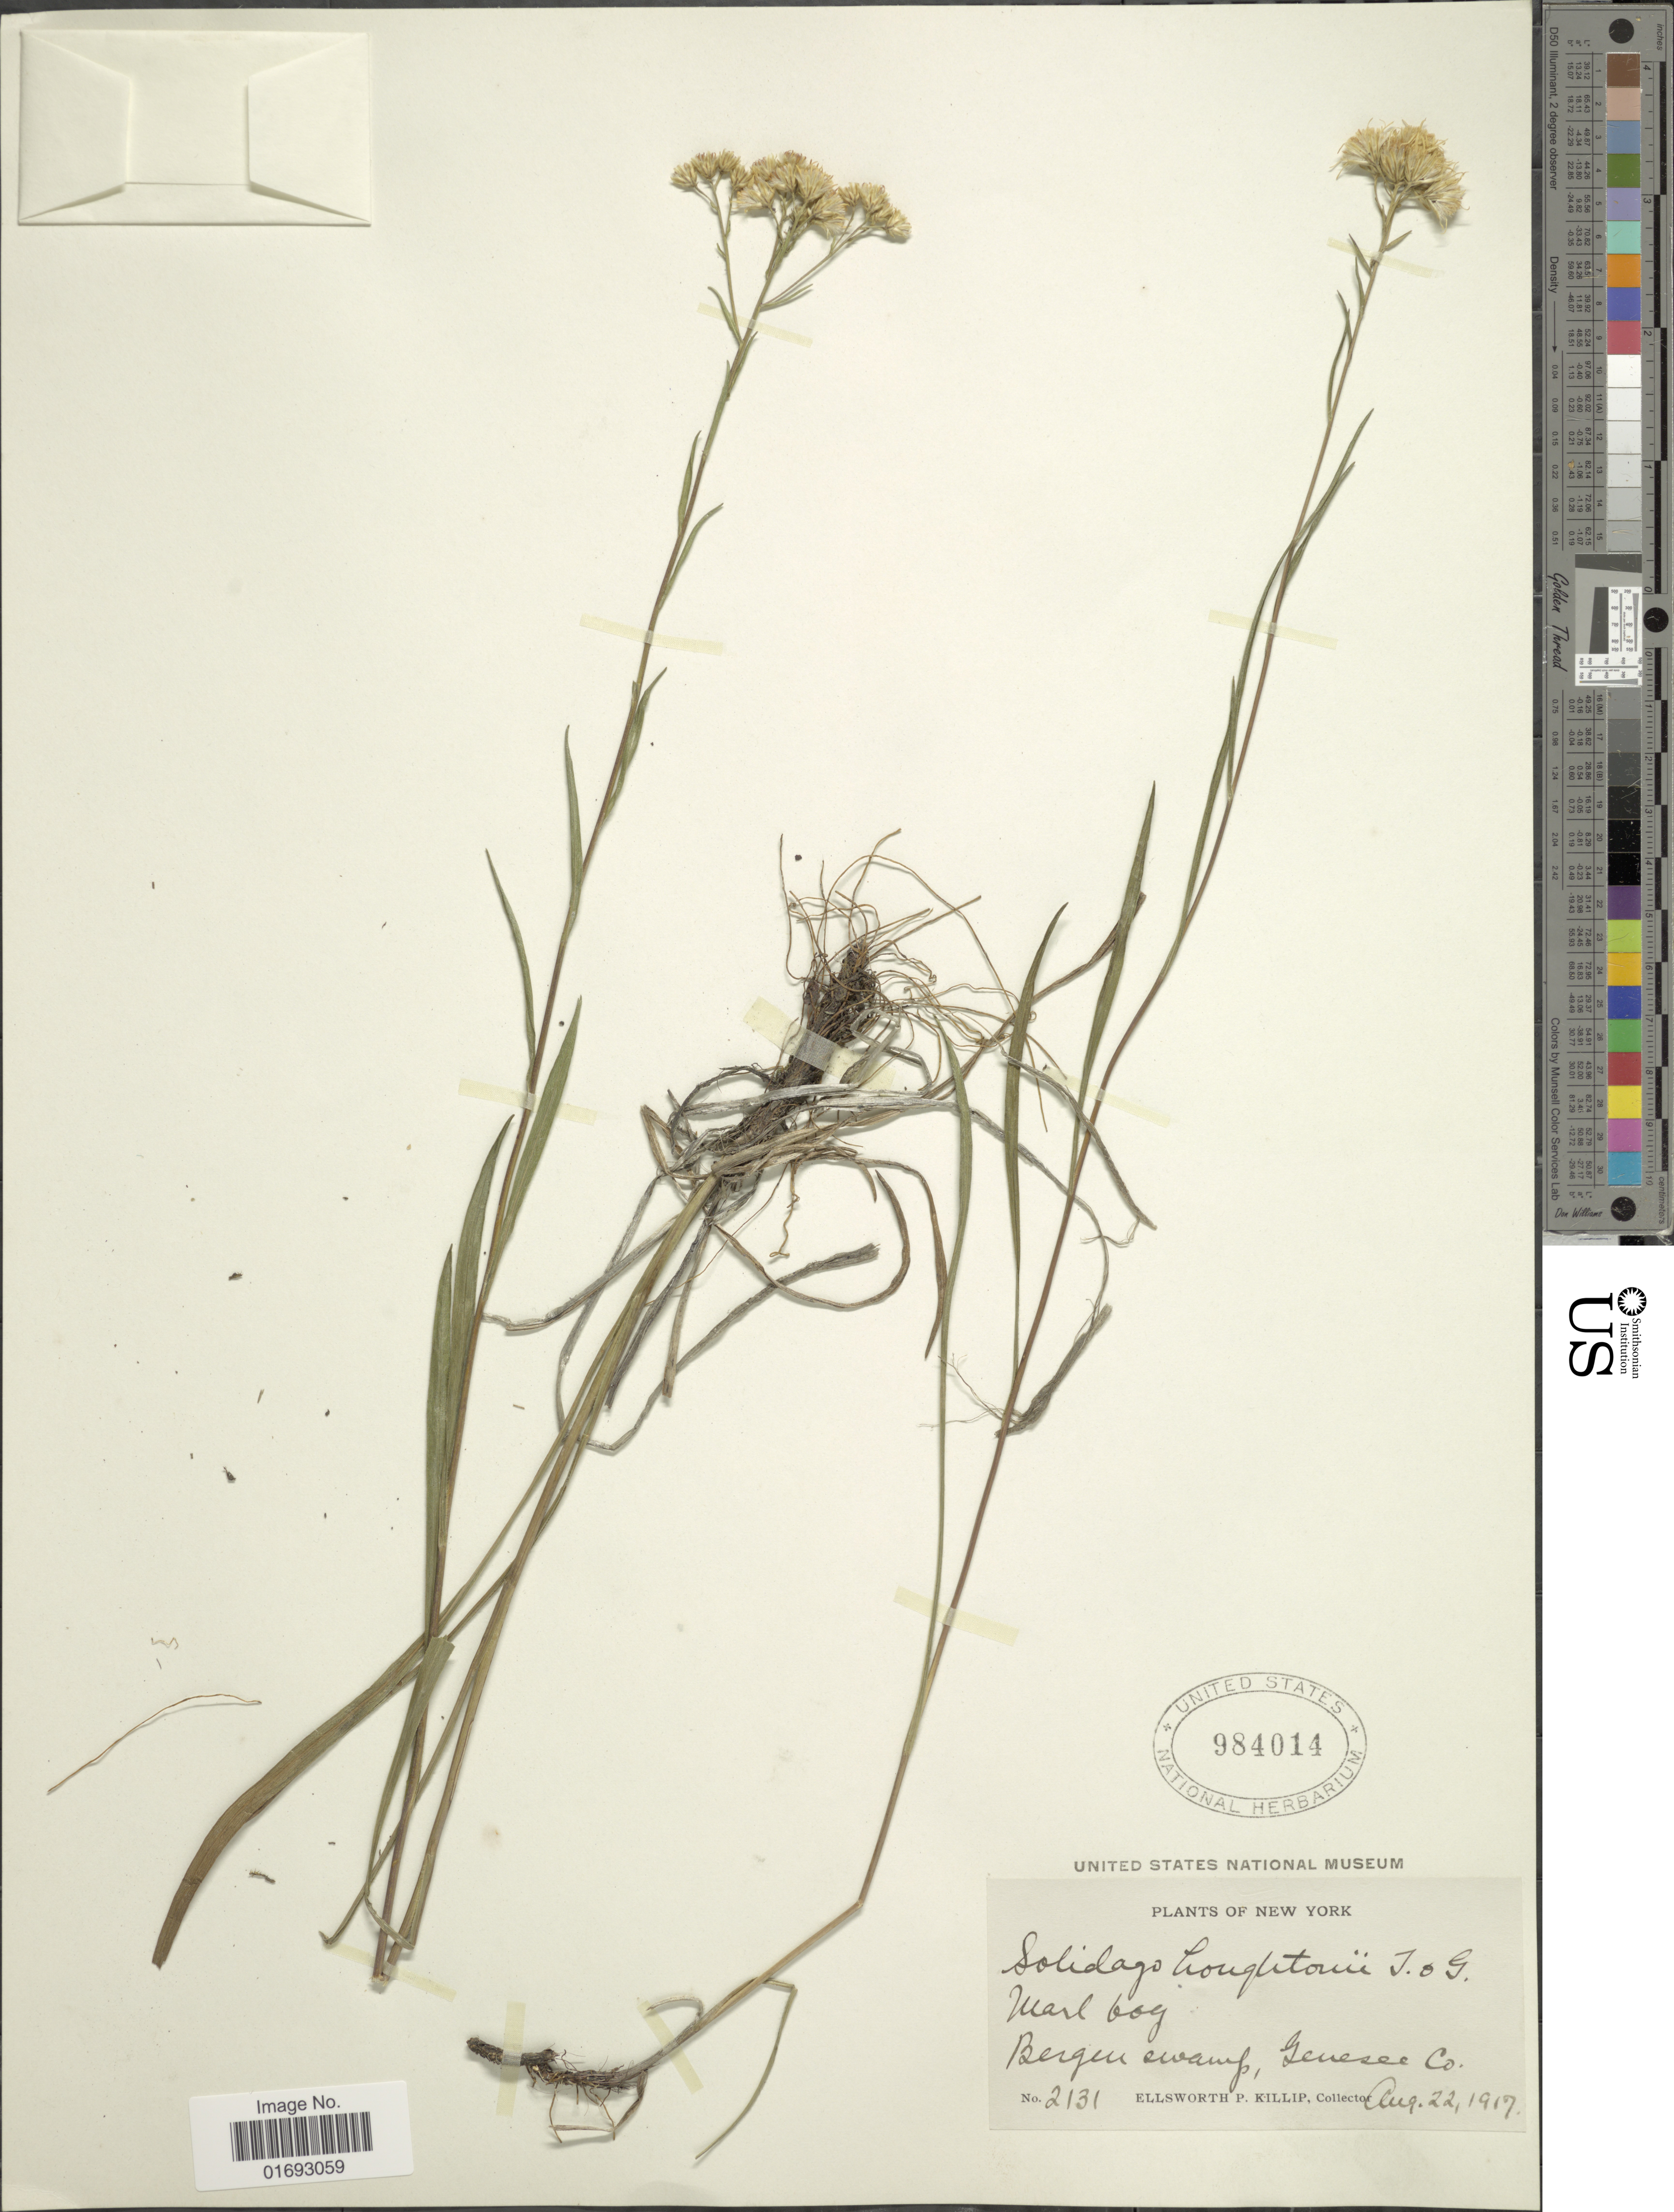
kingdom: Plantae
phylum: Tracheophyta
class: Magnoliopsida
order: Asterales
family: Asteraceae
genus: Oligoneuron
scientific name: Oligoneuron houghtonii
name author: (Torr. & A. Gray) G.L. Nesom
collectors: E. P. Killip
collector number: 2131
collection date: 1917-08-22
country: United States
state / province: New York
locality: Bergen swamp, Genesee Co.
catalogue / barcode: US 984014